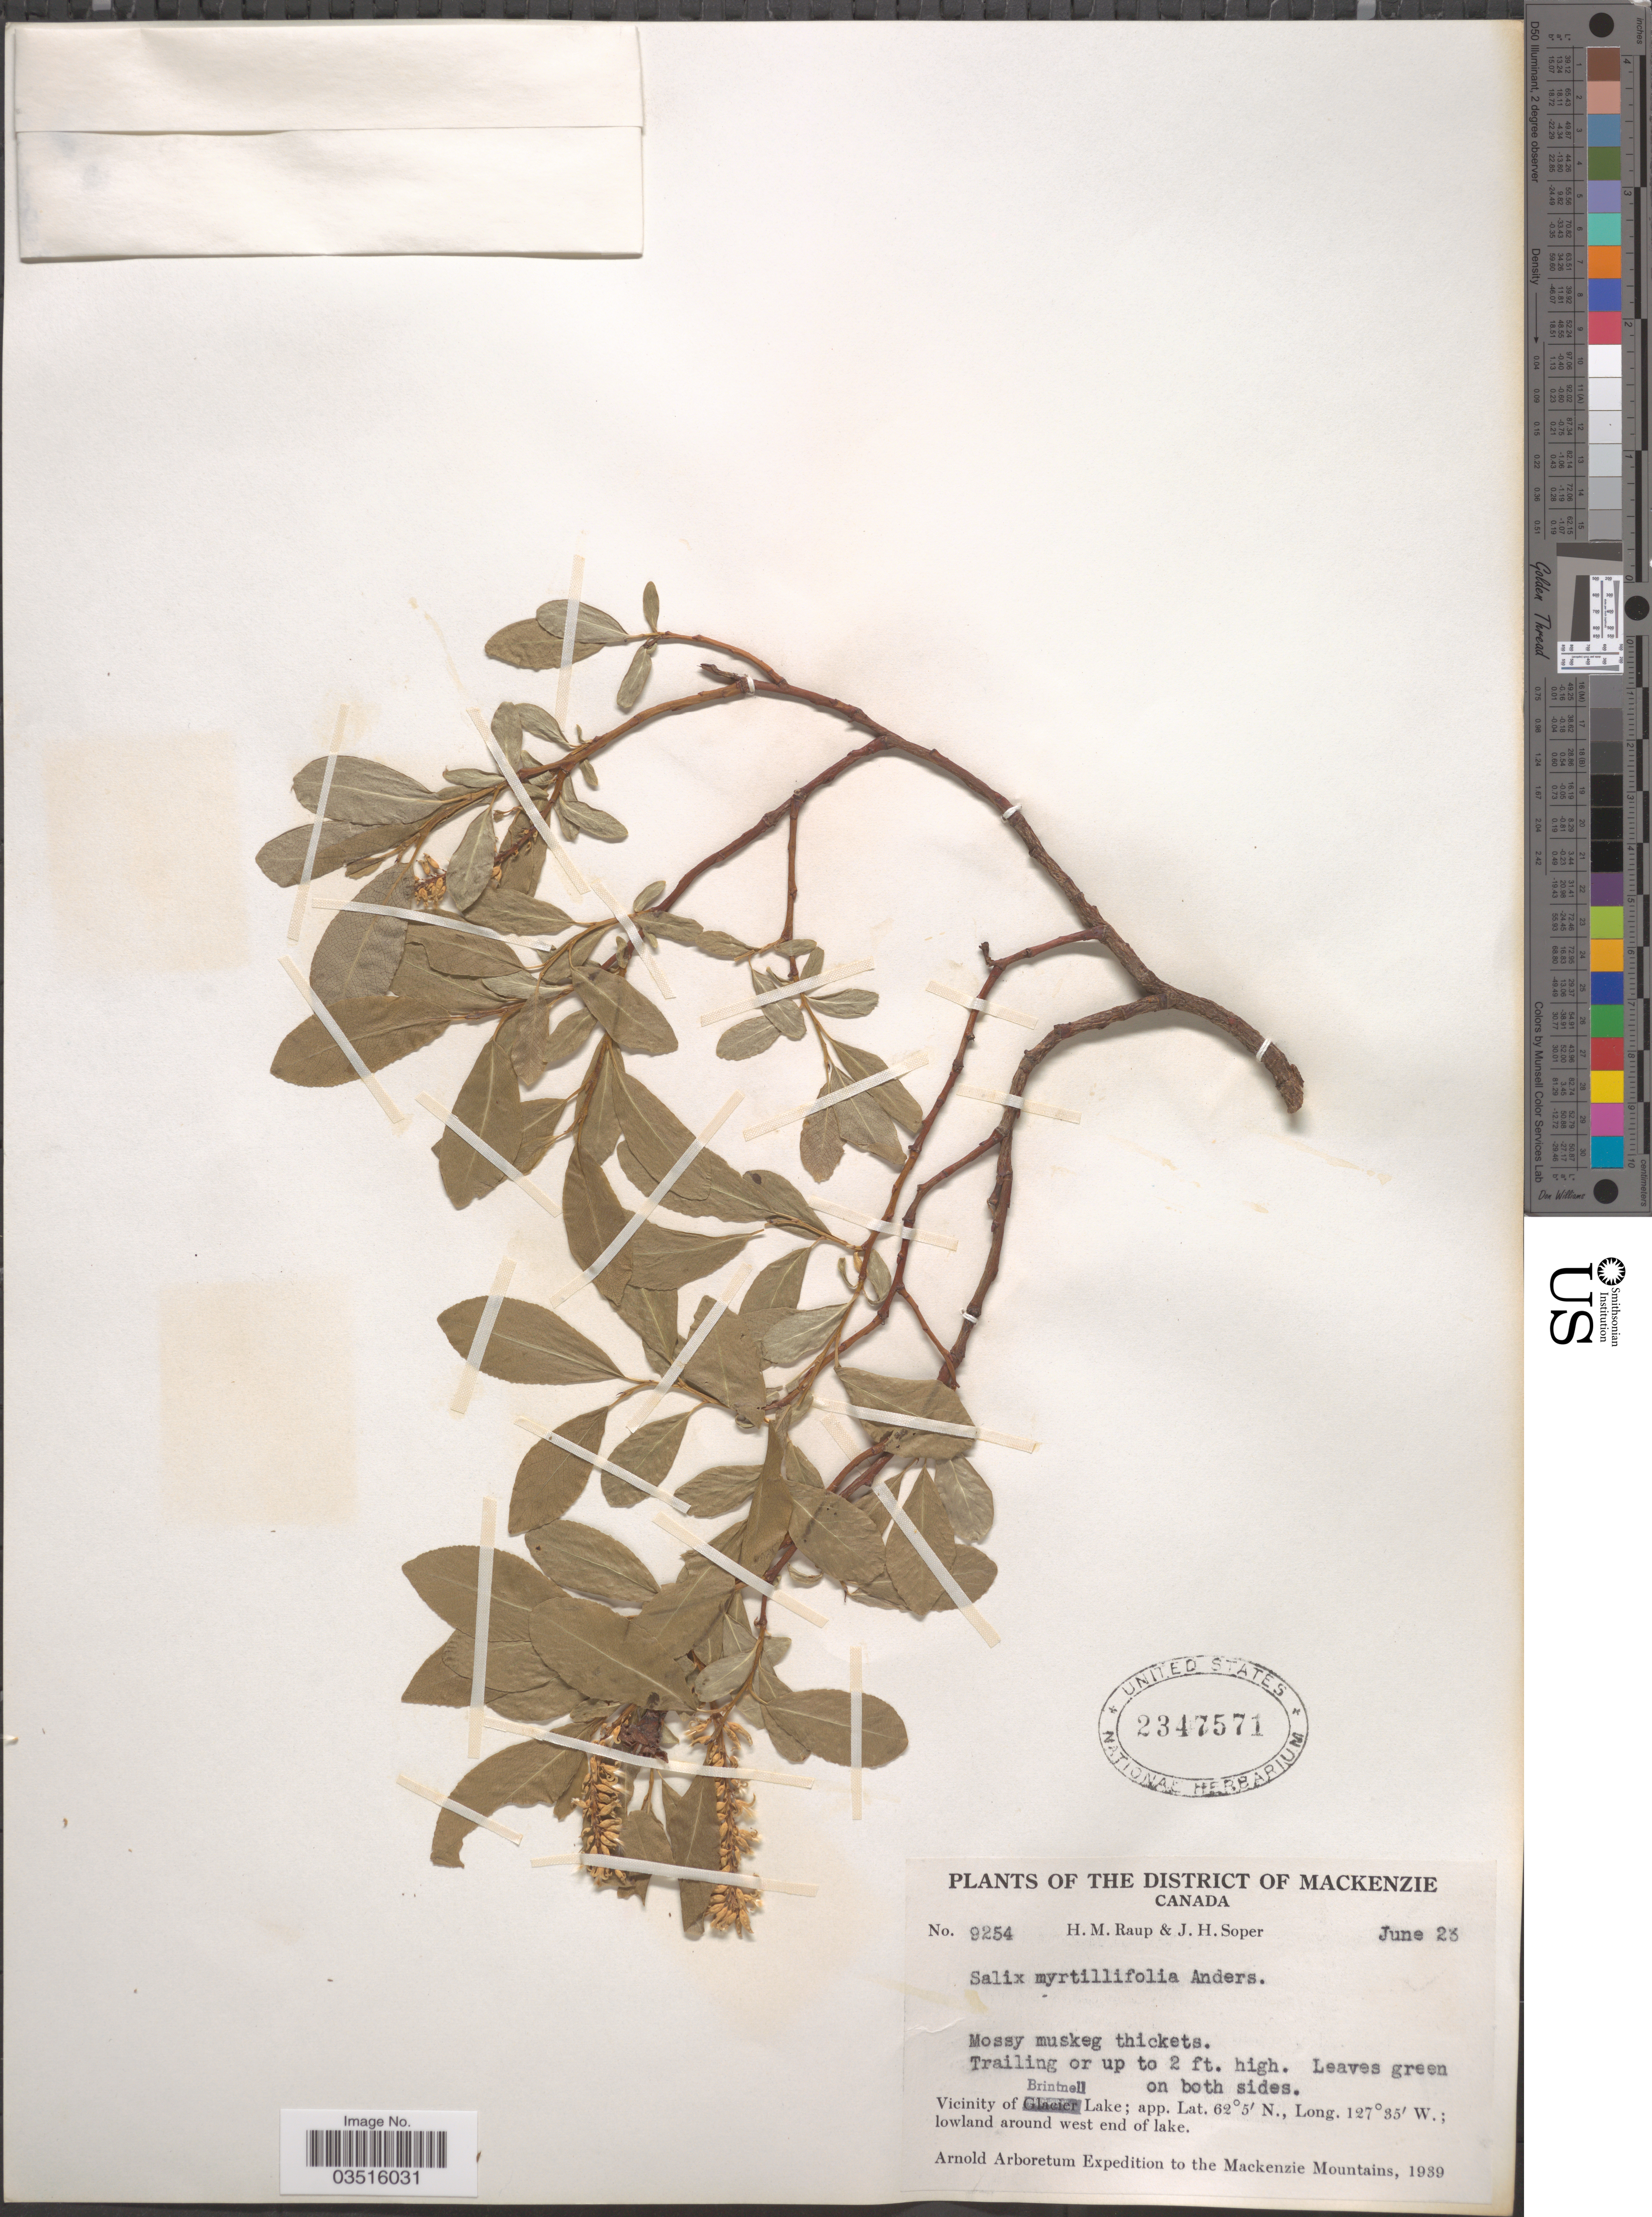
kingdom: Plantae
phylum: Tracheophyta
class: Magnoliopsida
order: Malpighiales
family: Salicaceae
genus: Salix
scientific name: Salix myrtillifolia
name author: Andersson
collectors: H. Raup & J. H. Soper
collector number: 9254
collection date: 1939-06-23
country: Canada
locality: The District of Mackenzie. Vicinity of Brintnell Lake; lowland around west end of lake. The Mackenzie Mountains.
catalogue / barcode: US 2347571